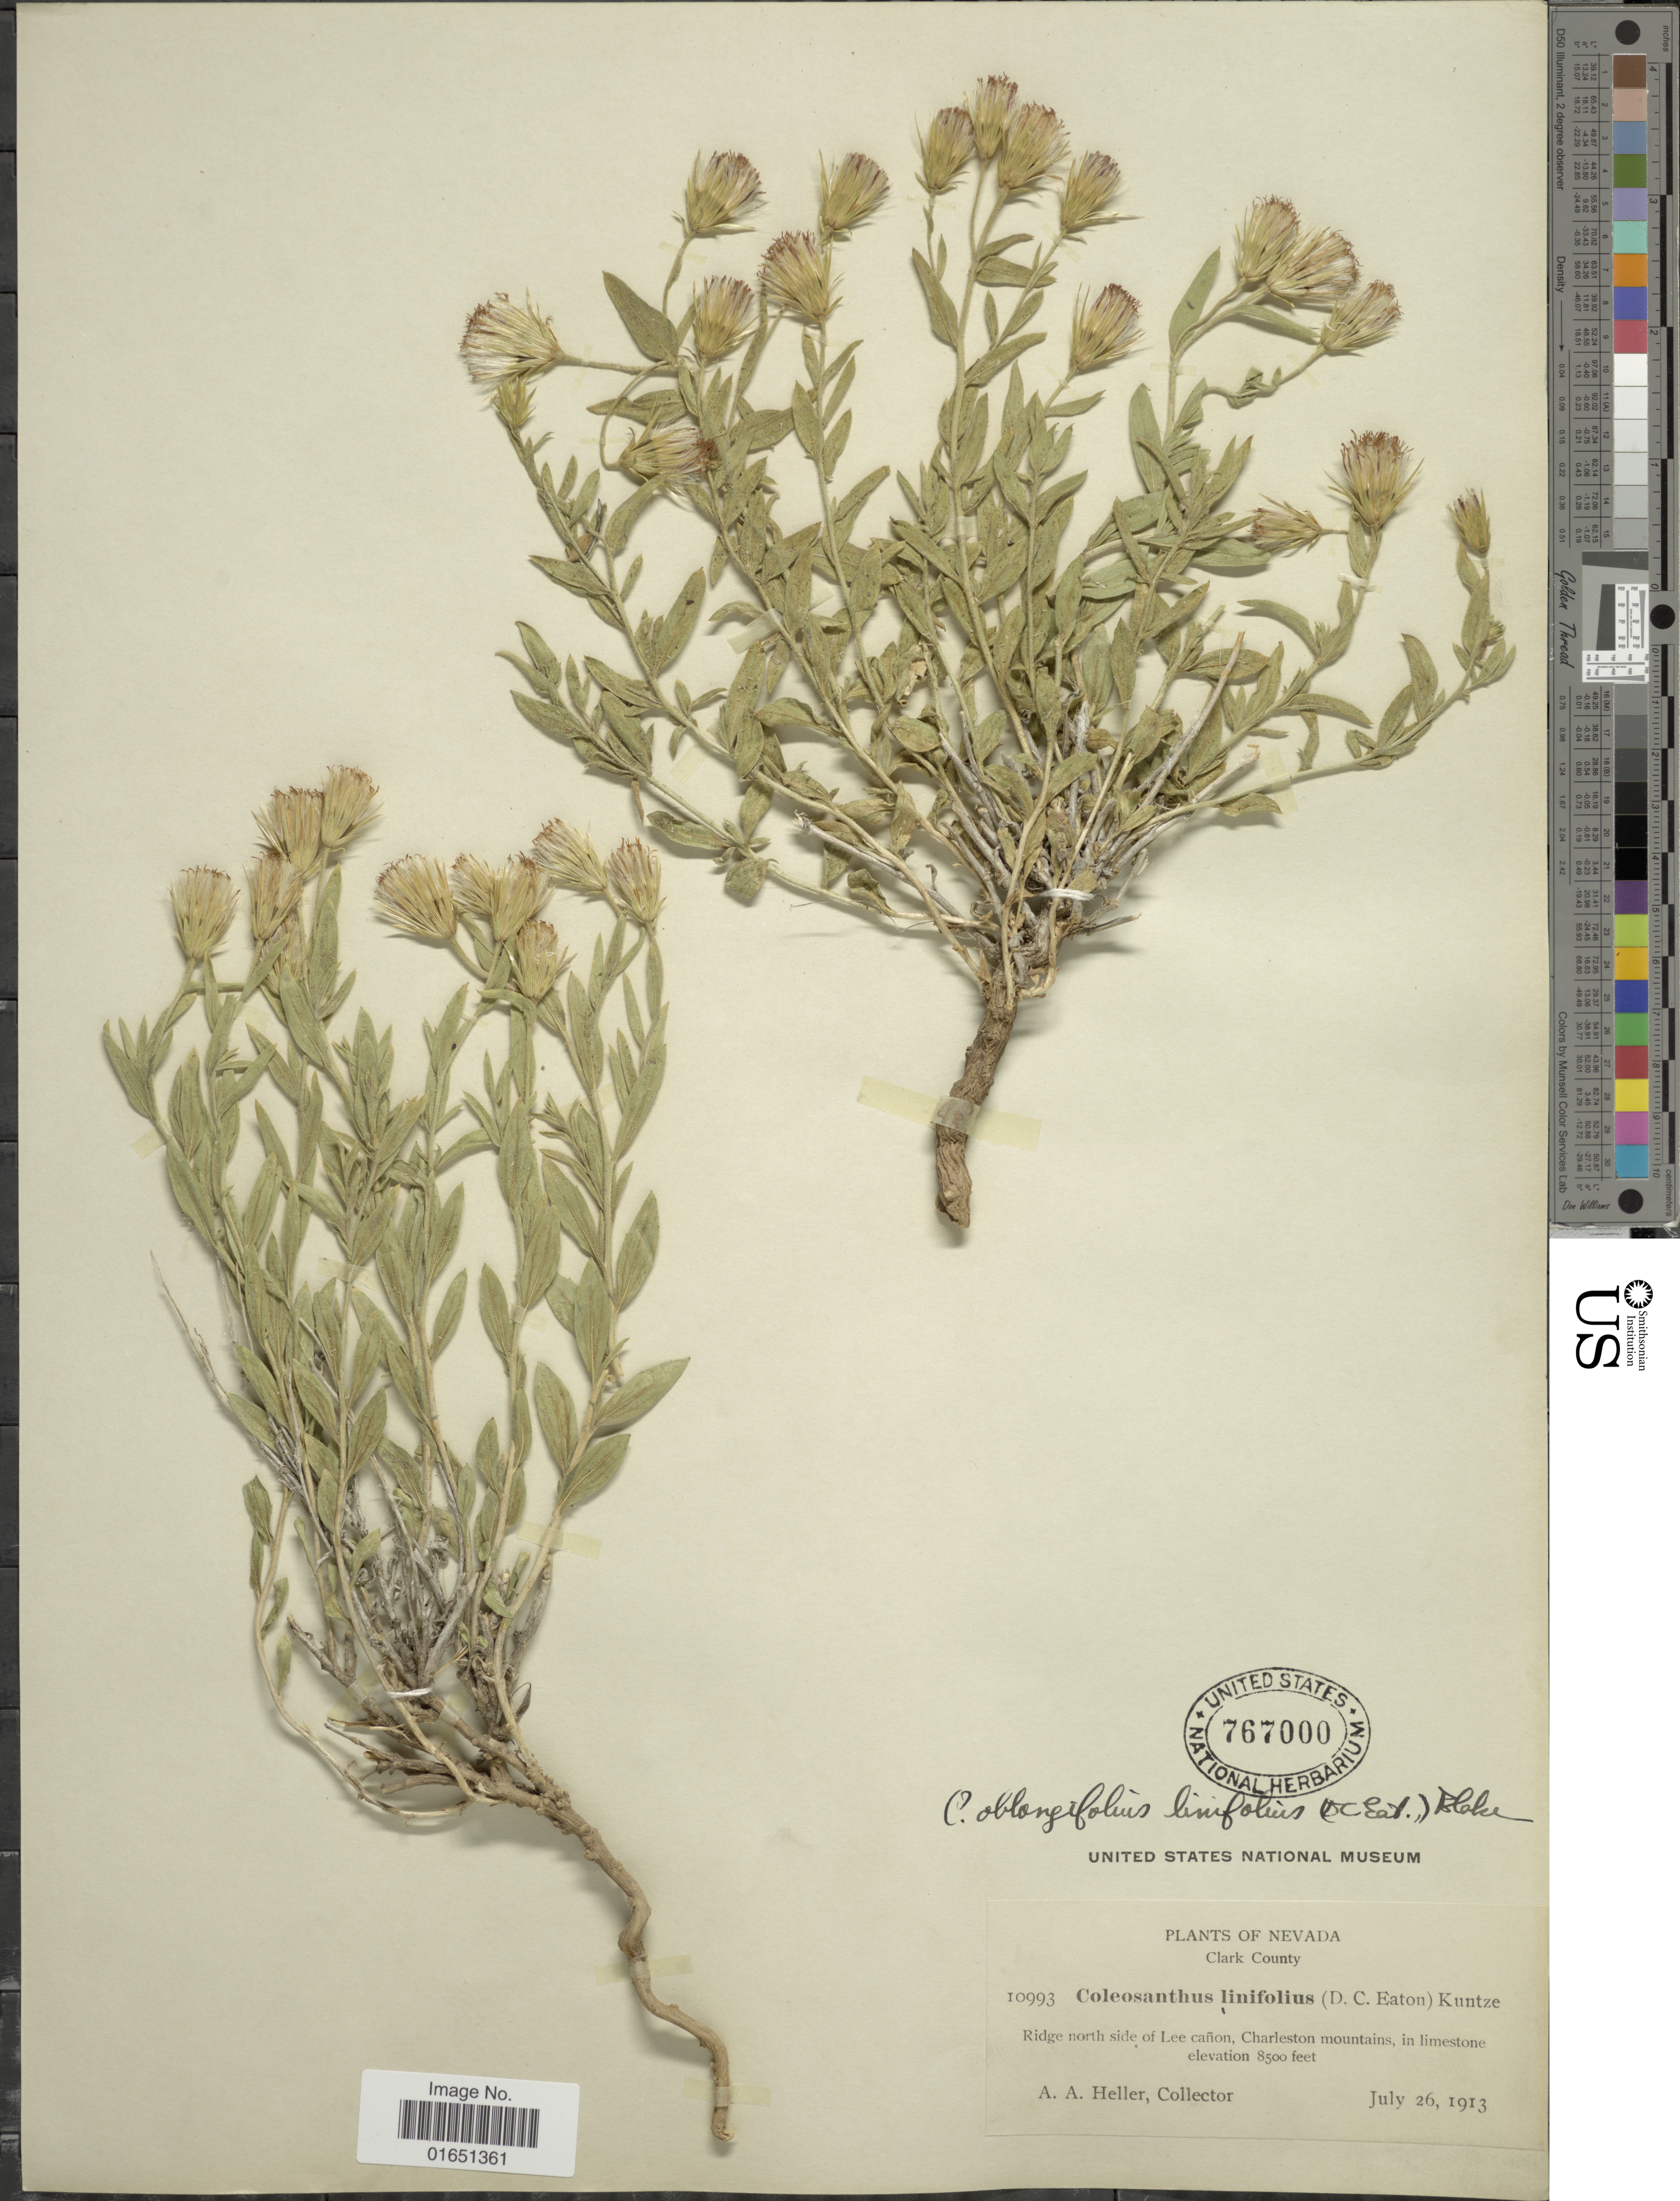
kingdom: Plantae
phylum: Tracheophyta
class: Magnoliopsida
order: Asterales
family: Asteraceae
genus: Brickellia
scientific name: Brickellia oblongifolia var. linifolia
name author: (D.C. Eaton) B.L. Rob.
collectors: A. A. Heller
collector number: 10993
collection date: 1913-07-26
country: United States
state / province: Nevada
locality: Clark County, Ridge north side of Lee cañon, Charleston mountains, in limestone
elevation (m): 2591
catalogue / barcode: US 767000